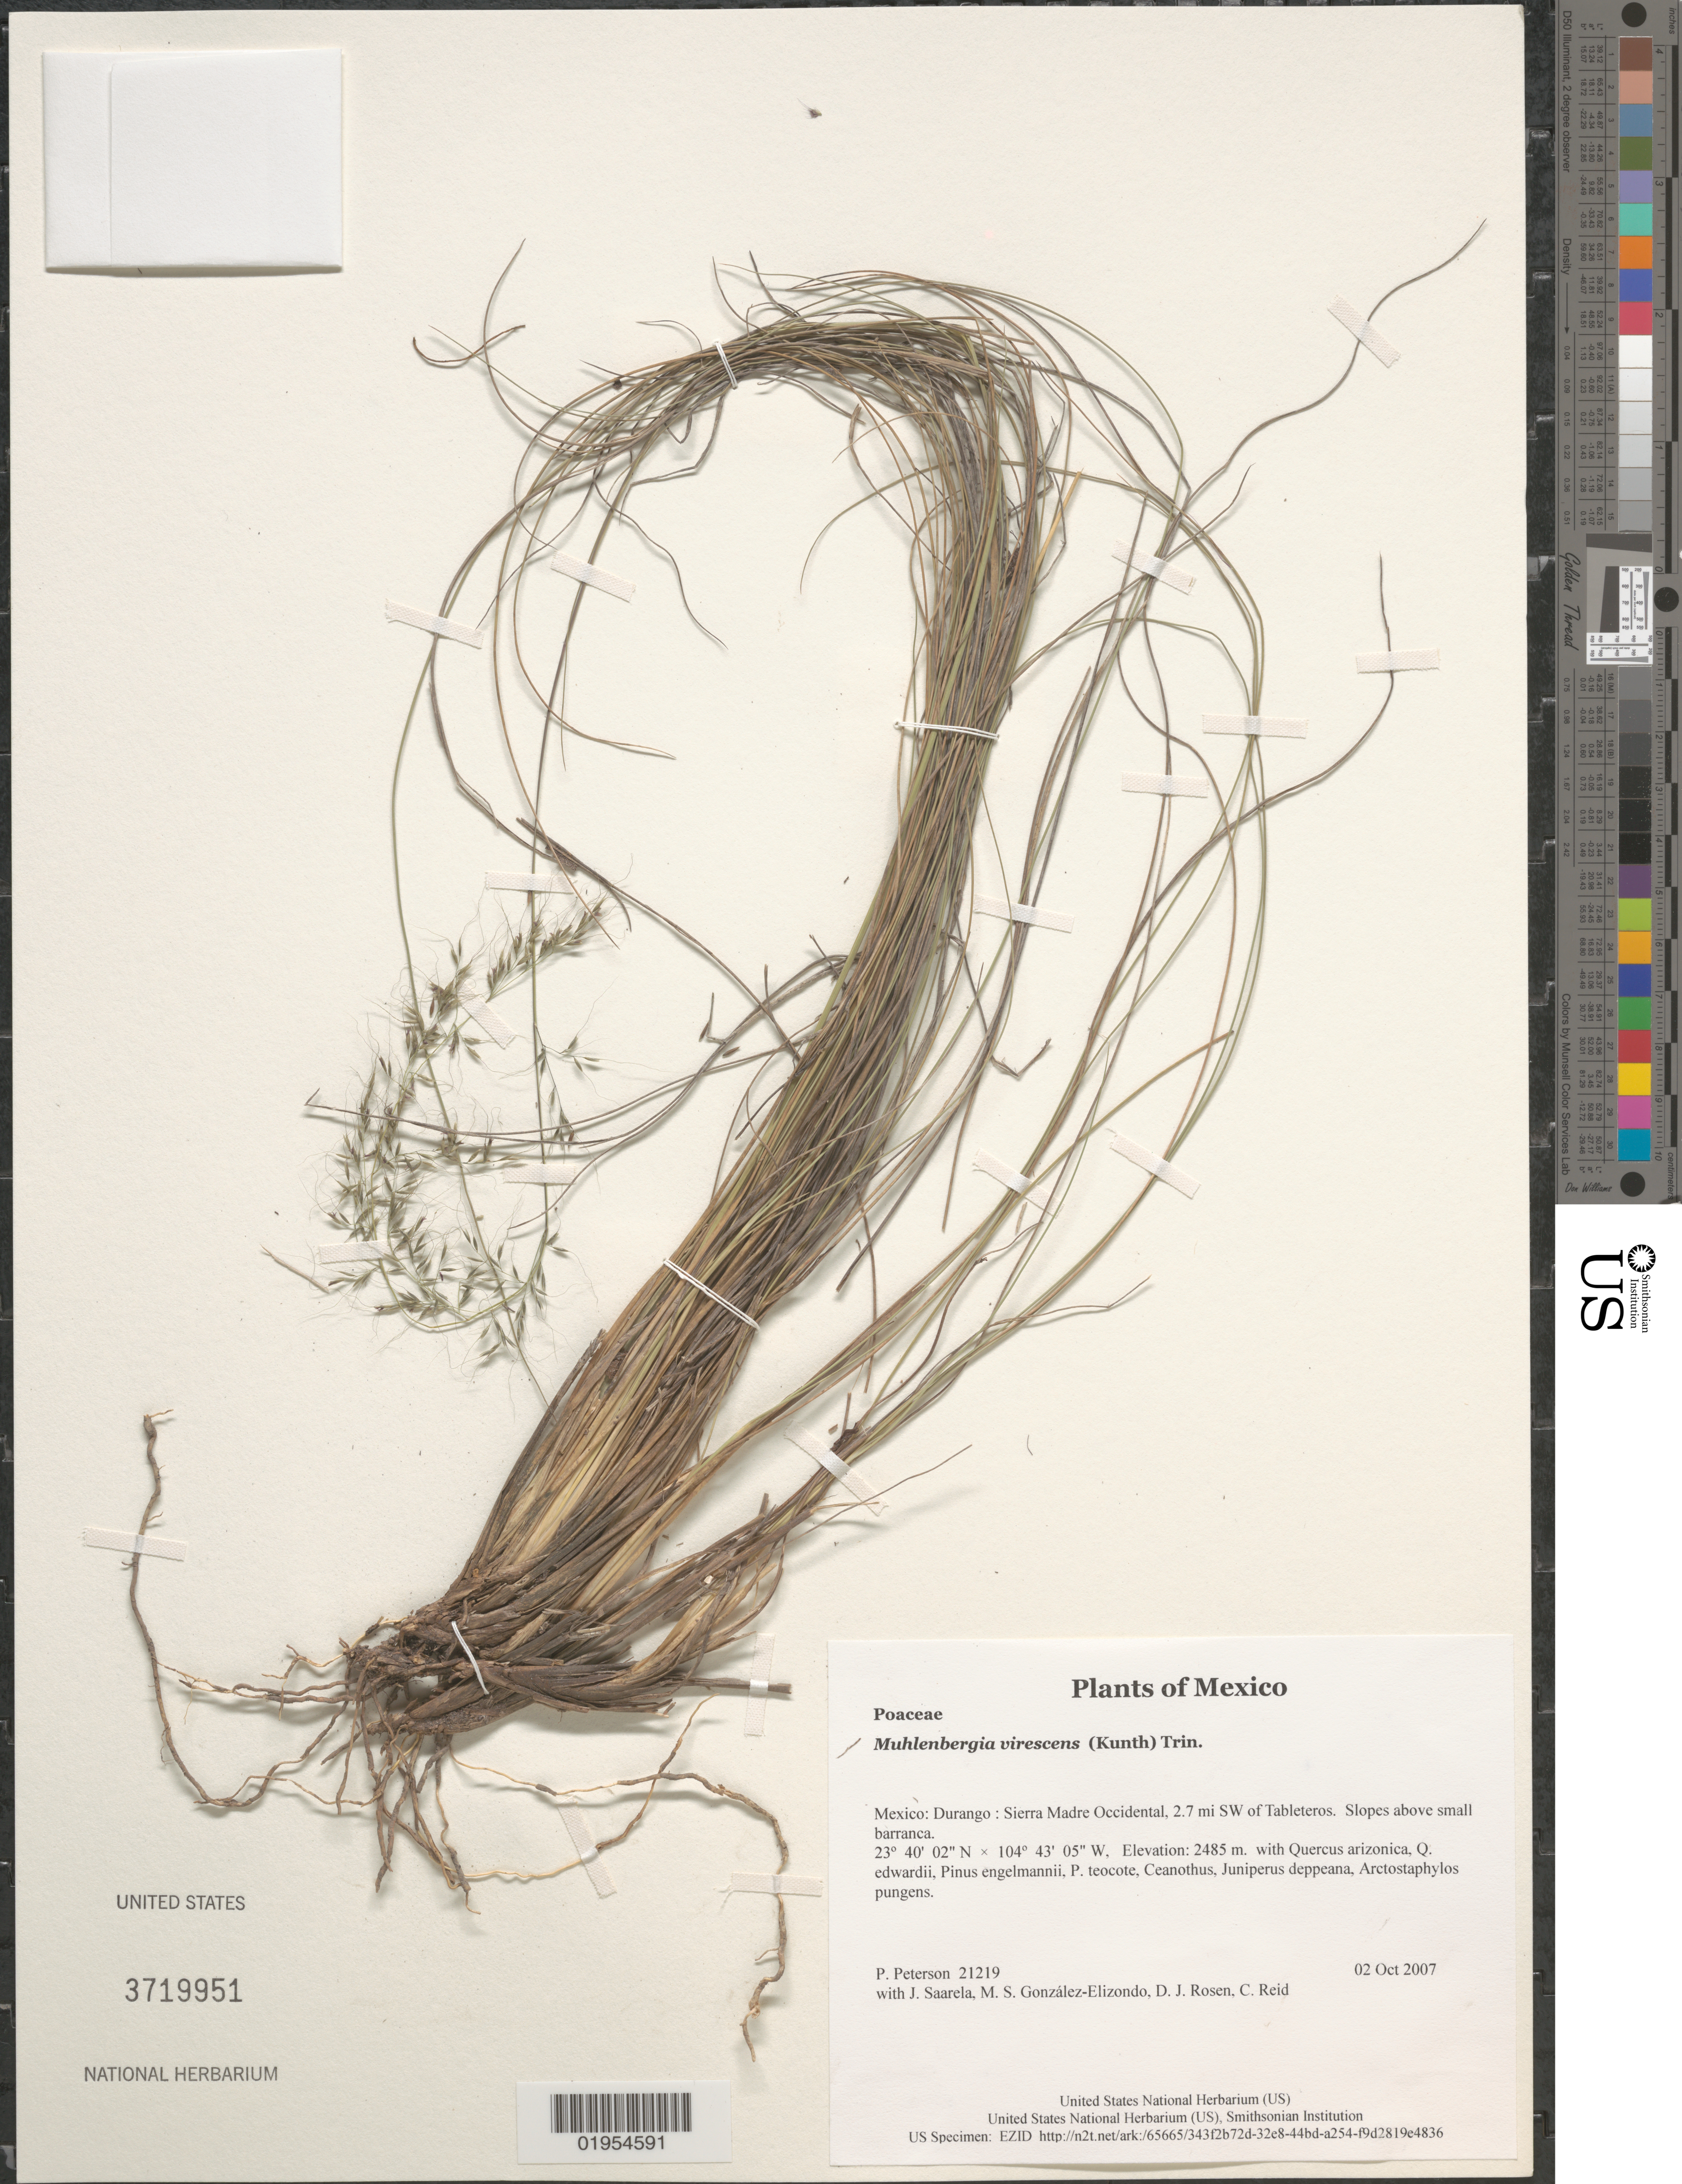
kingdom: Plantae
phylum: Tracheophyta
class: Liliopsida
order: Poales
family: Poaceae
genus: Muhlenbergia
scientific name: Muhlenbergia virescens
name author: (Kunth) Trin.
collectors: P. M. Peterson, J. Saarela, M. S. González-Elizondo, D. J. Rosen & C. Reid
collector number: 21219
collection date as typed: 02 Oct 2007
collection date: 2007-10-02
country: Mexico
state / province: Durango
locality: Sierra Madre Occidental, 2.7 mi SW of Tableteros. Slopes above small barranca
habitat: with Quercus arizonica, Q. edwardii, Pinus engelmannii, P. teocote, Ceanothus, Juniperus deppeana, Arctostaphylos pungens.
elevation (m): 2485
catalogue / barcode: US 3719951